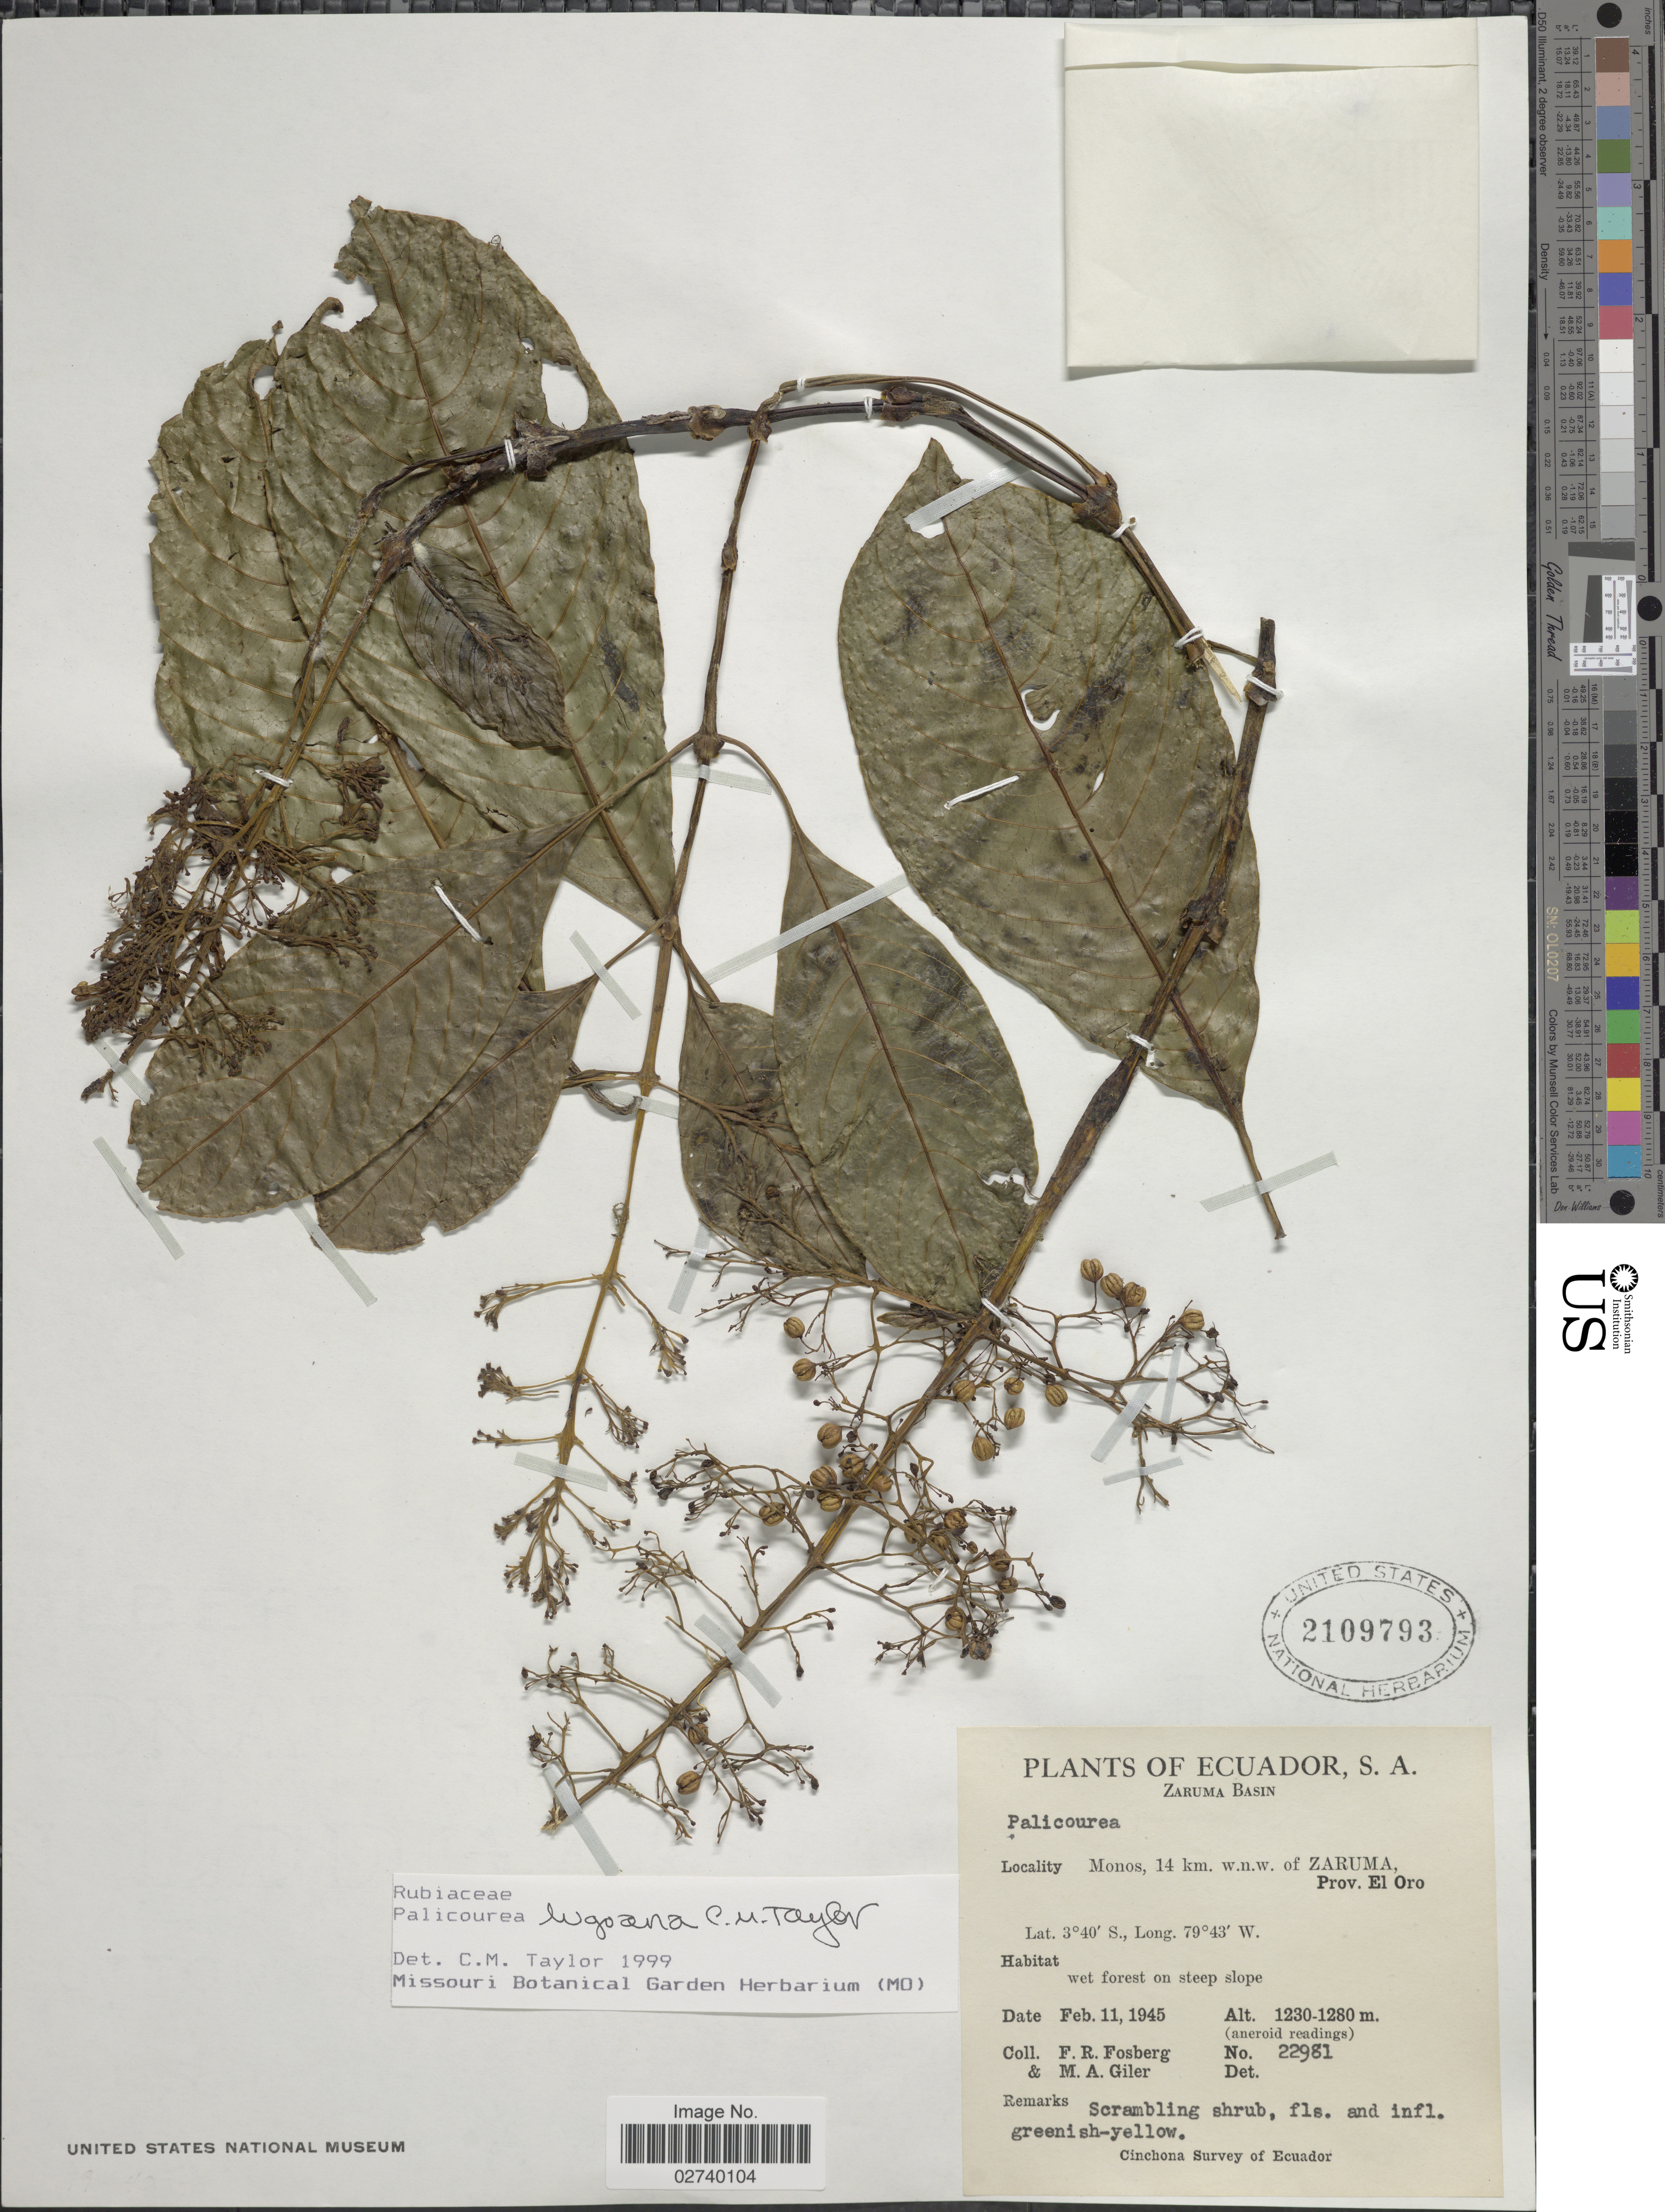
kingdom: Plantae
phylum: Tracheophyta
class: Magnoliopsida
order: Gentianales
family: Rubiaceae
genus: Palicourea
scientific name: Palicourea lugoana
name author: C.M. Taylor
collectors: F. R. Fosberg & M. Giler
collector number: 22981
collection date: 1945-02-11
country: Ecuador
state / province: El Oro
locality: Zaruma Basin, Monos, 14 km. w.n.w. of Zaruma. wet forest on steep slope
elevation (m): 1230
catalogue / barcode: US 2109793